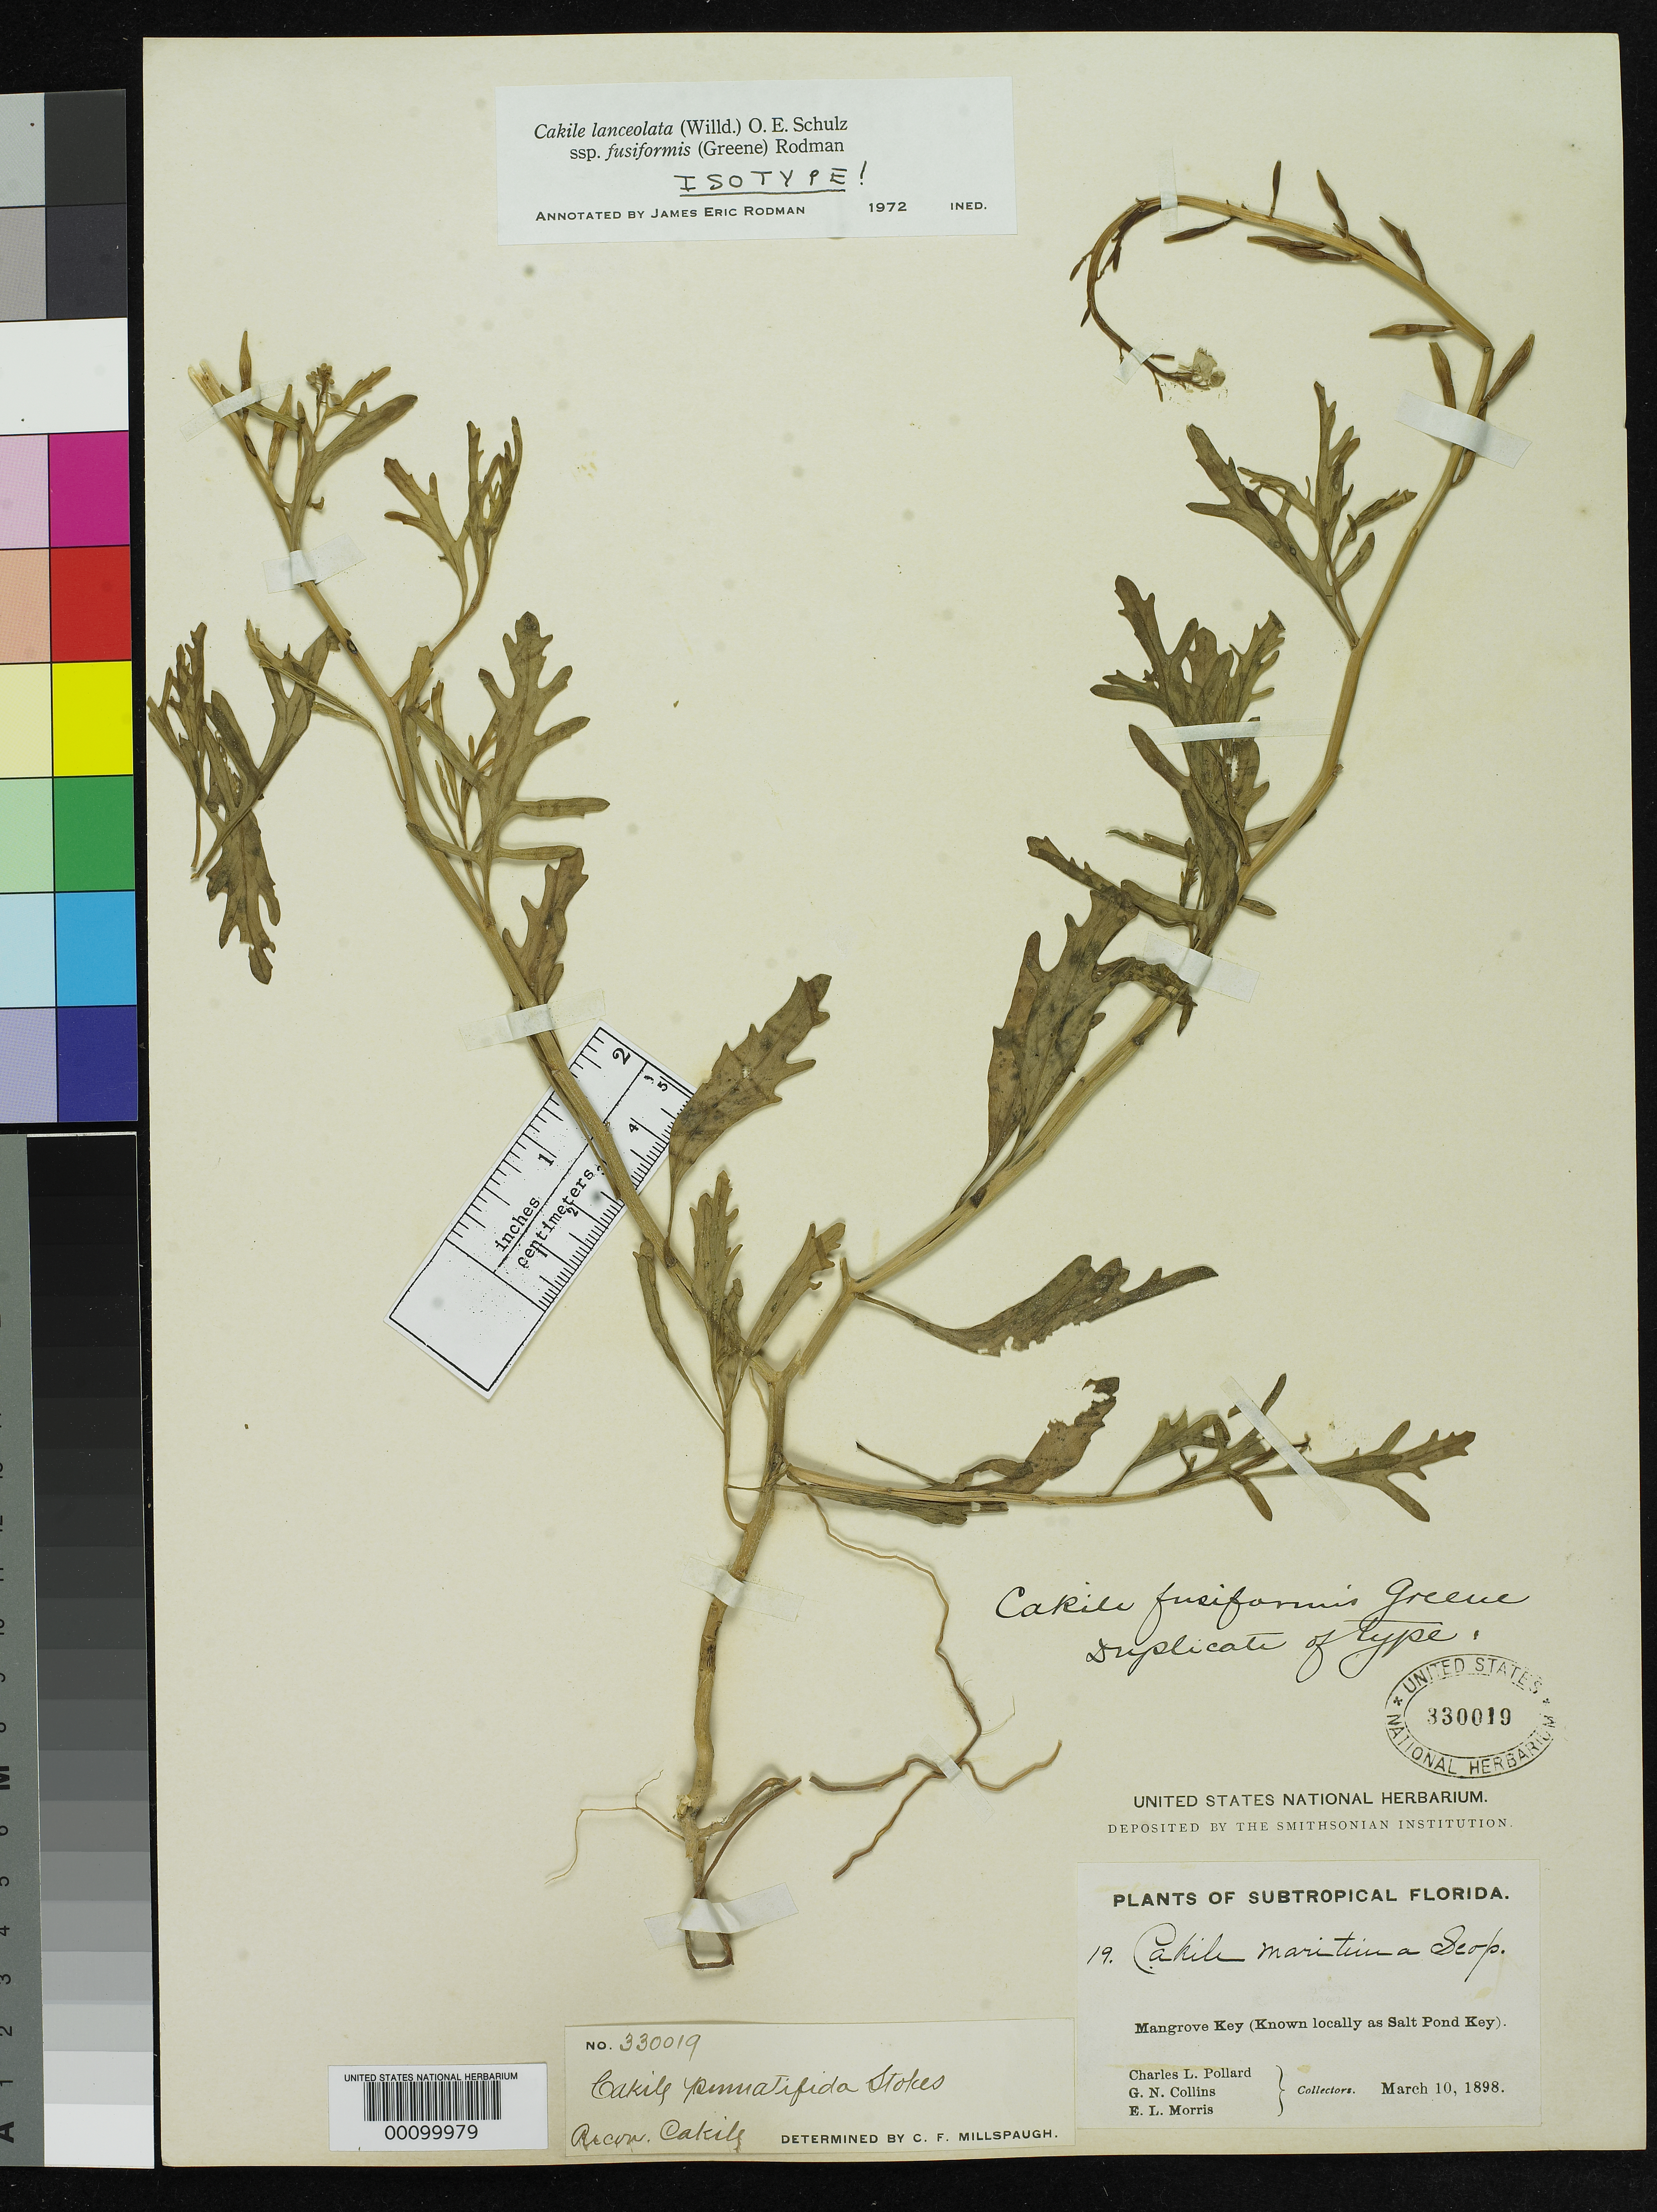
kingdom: Plantae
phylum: Tracheophyta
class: Magnoliopsida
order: Brassicales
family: Brassicaceae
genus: Cakile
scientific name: Cakile fusiformis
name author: Greene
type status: Isotype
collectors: C. L. Pollard, G. Collins & E. L. Morris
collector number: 19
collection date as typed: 10 Mar 1898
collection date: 1898-03-10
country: United States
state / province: Florida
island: Mangrove Key / Salt Pond Key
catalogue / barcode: US 330019